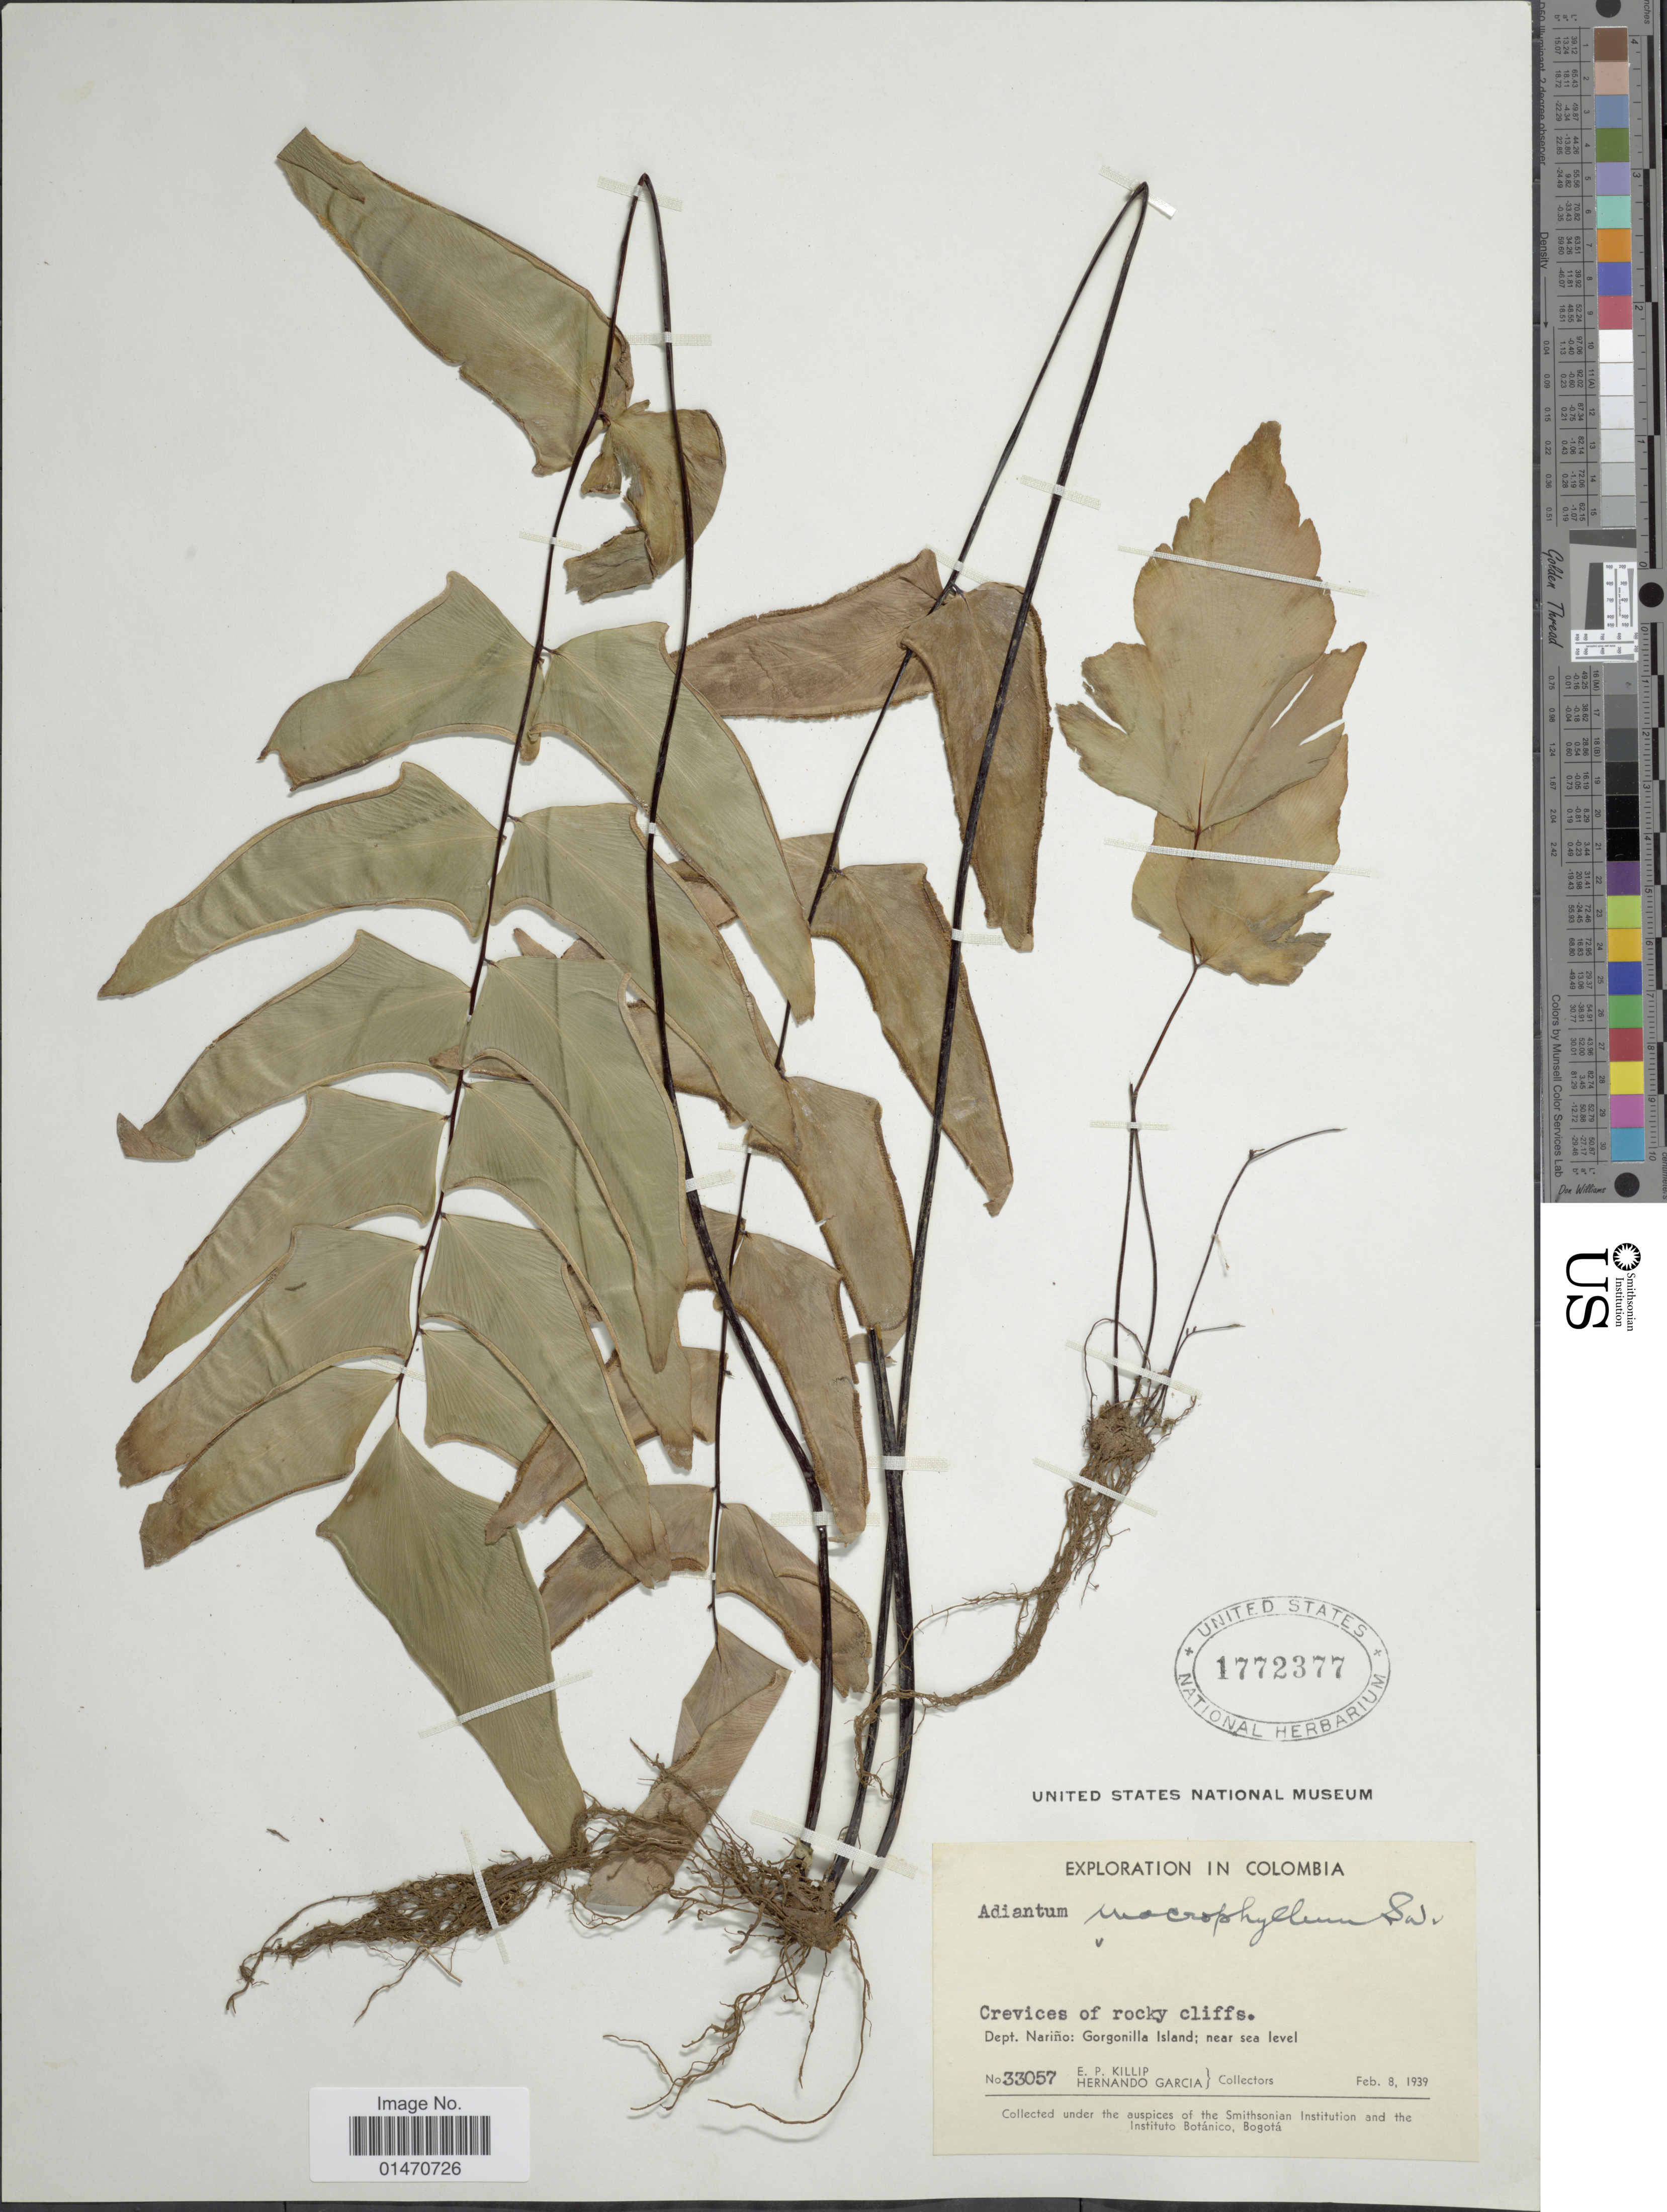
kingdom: Plantae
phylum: Tracheophyta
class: Polypodiopsida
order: Polypodiales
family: Pteridaceae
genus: Adiantum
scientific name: Adiantum macrophyllum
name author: Sw.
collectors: E. P. Killip & H. Garcia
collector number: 33057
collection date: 1939-02-08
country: Colombia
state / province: Nariño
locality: Dept. Narino: Gorgonilla Island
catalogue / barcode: US 1772377